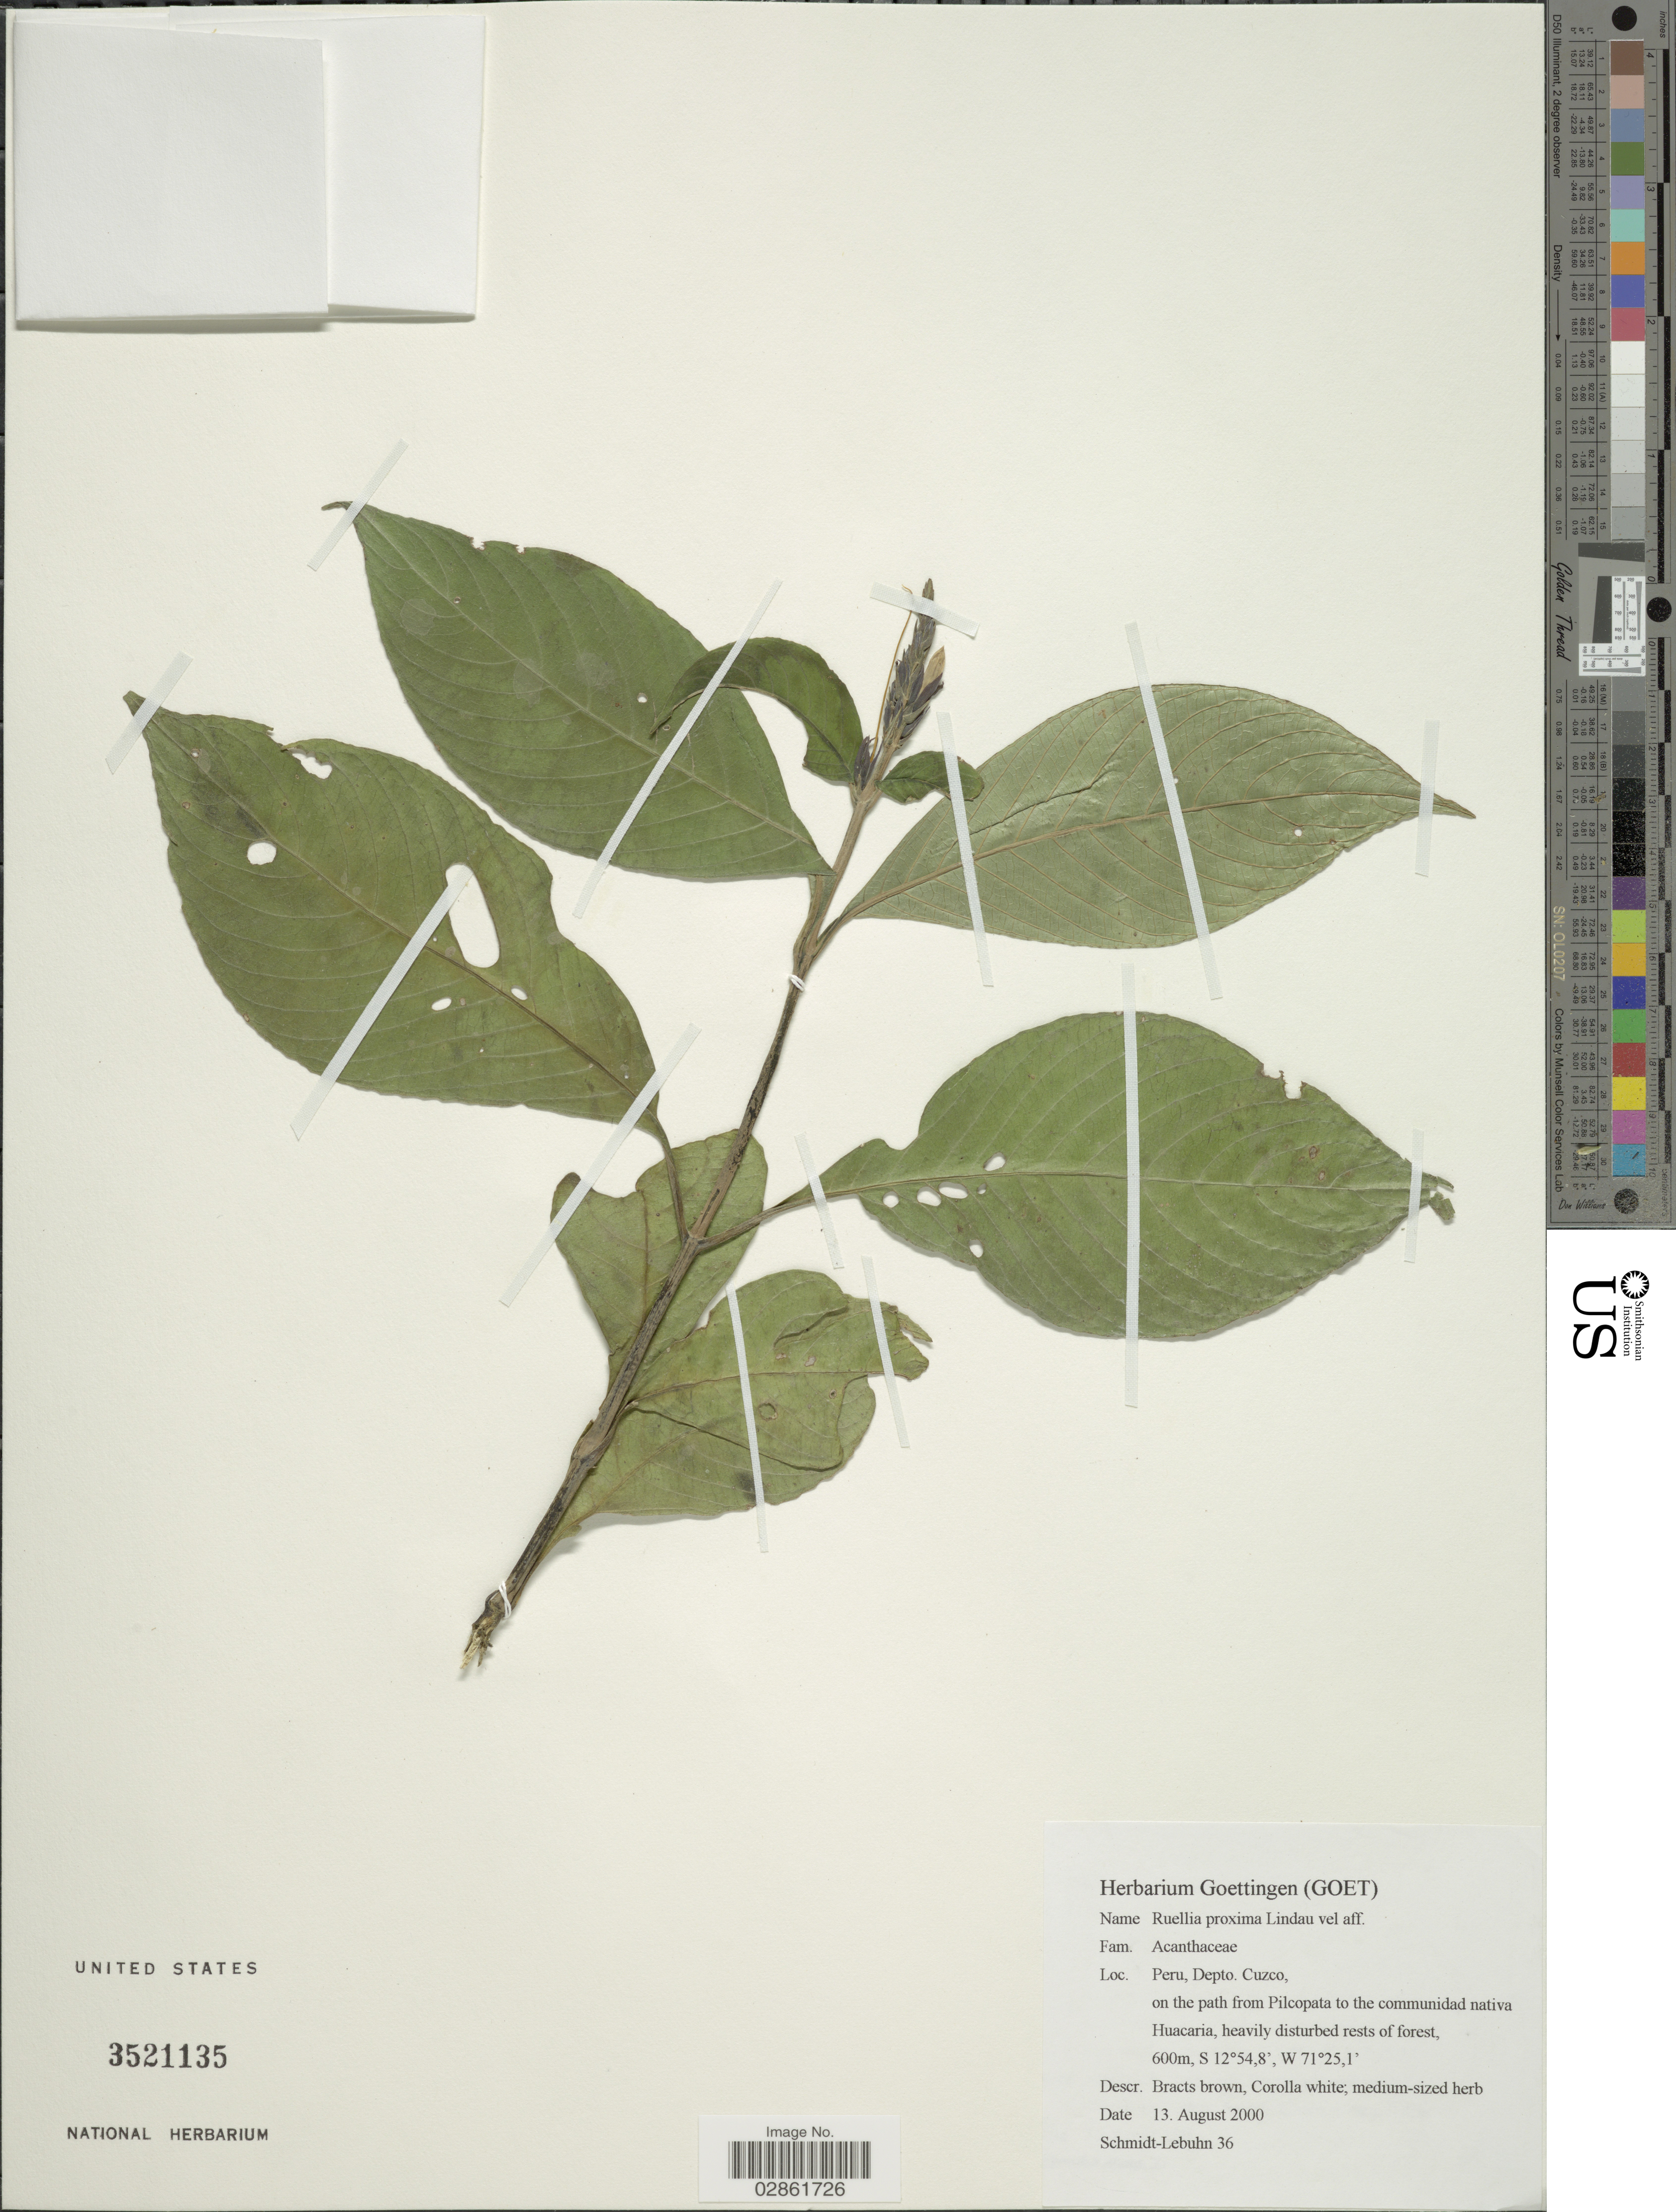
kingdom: Plantae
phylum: Tracheophyta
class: Magnoliopsida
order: Lamiales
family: Acanthaceae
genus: Ruellia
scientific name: Ruellia proxima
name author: Lindau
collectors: A. Schmidt-Lebuhn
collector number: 36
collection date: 2000-08-13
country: Peru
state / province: Cusco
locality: Depto. Cusco, on the path from Pilcopata to the communidad nativa Huacaria.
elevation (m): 600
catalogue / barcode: US 3521135